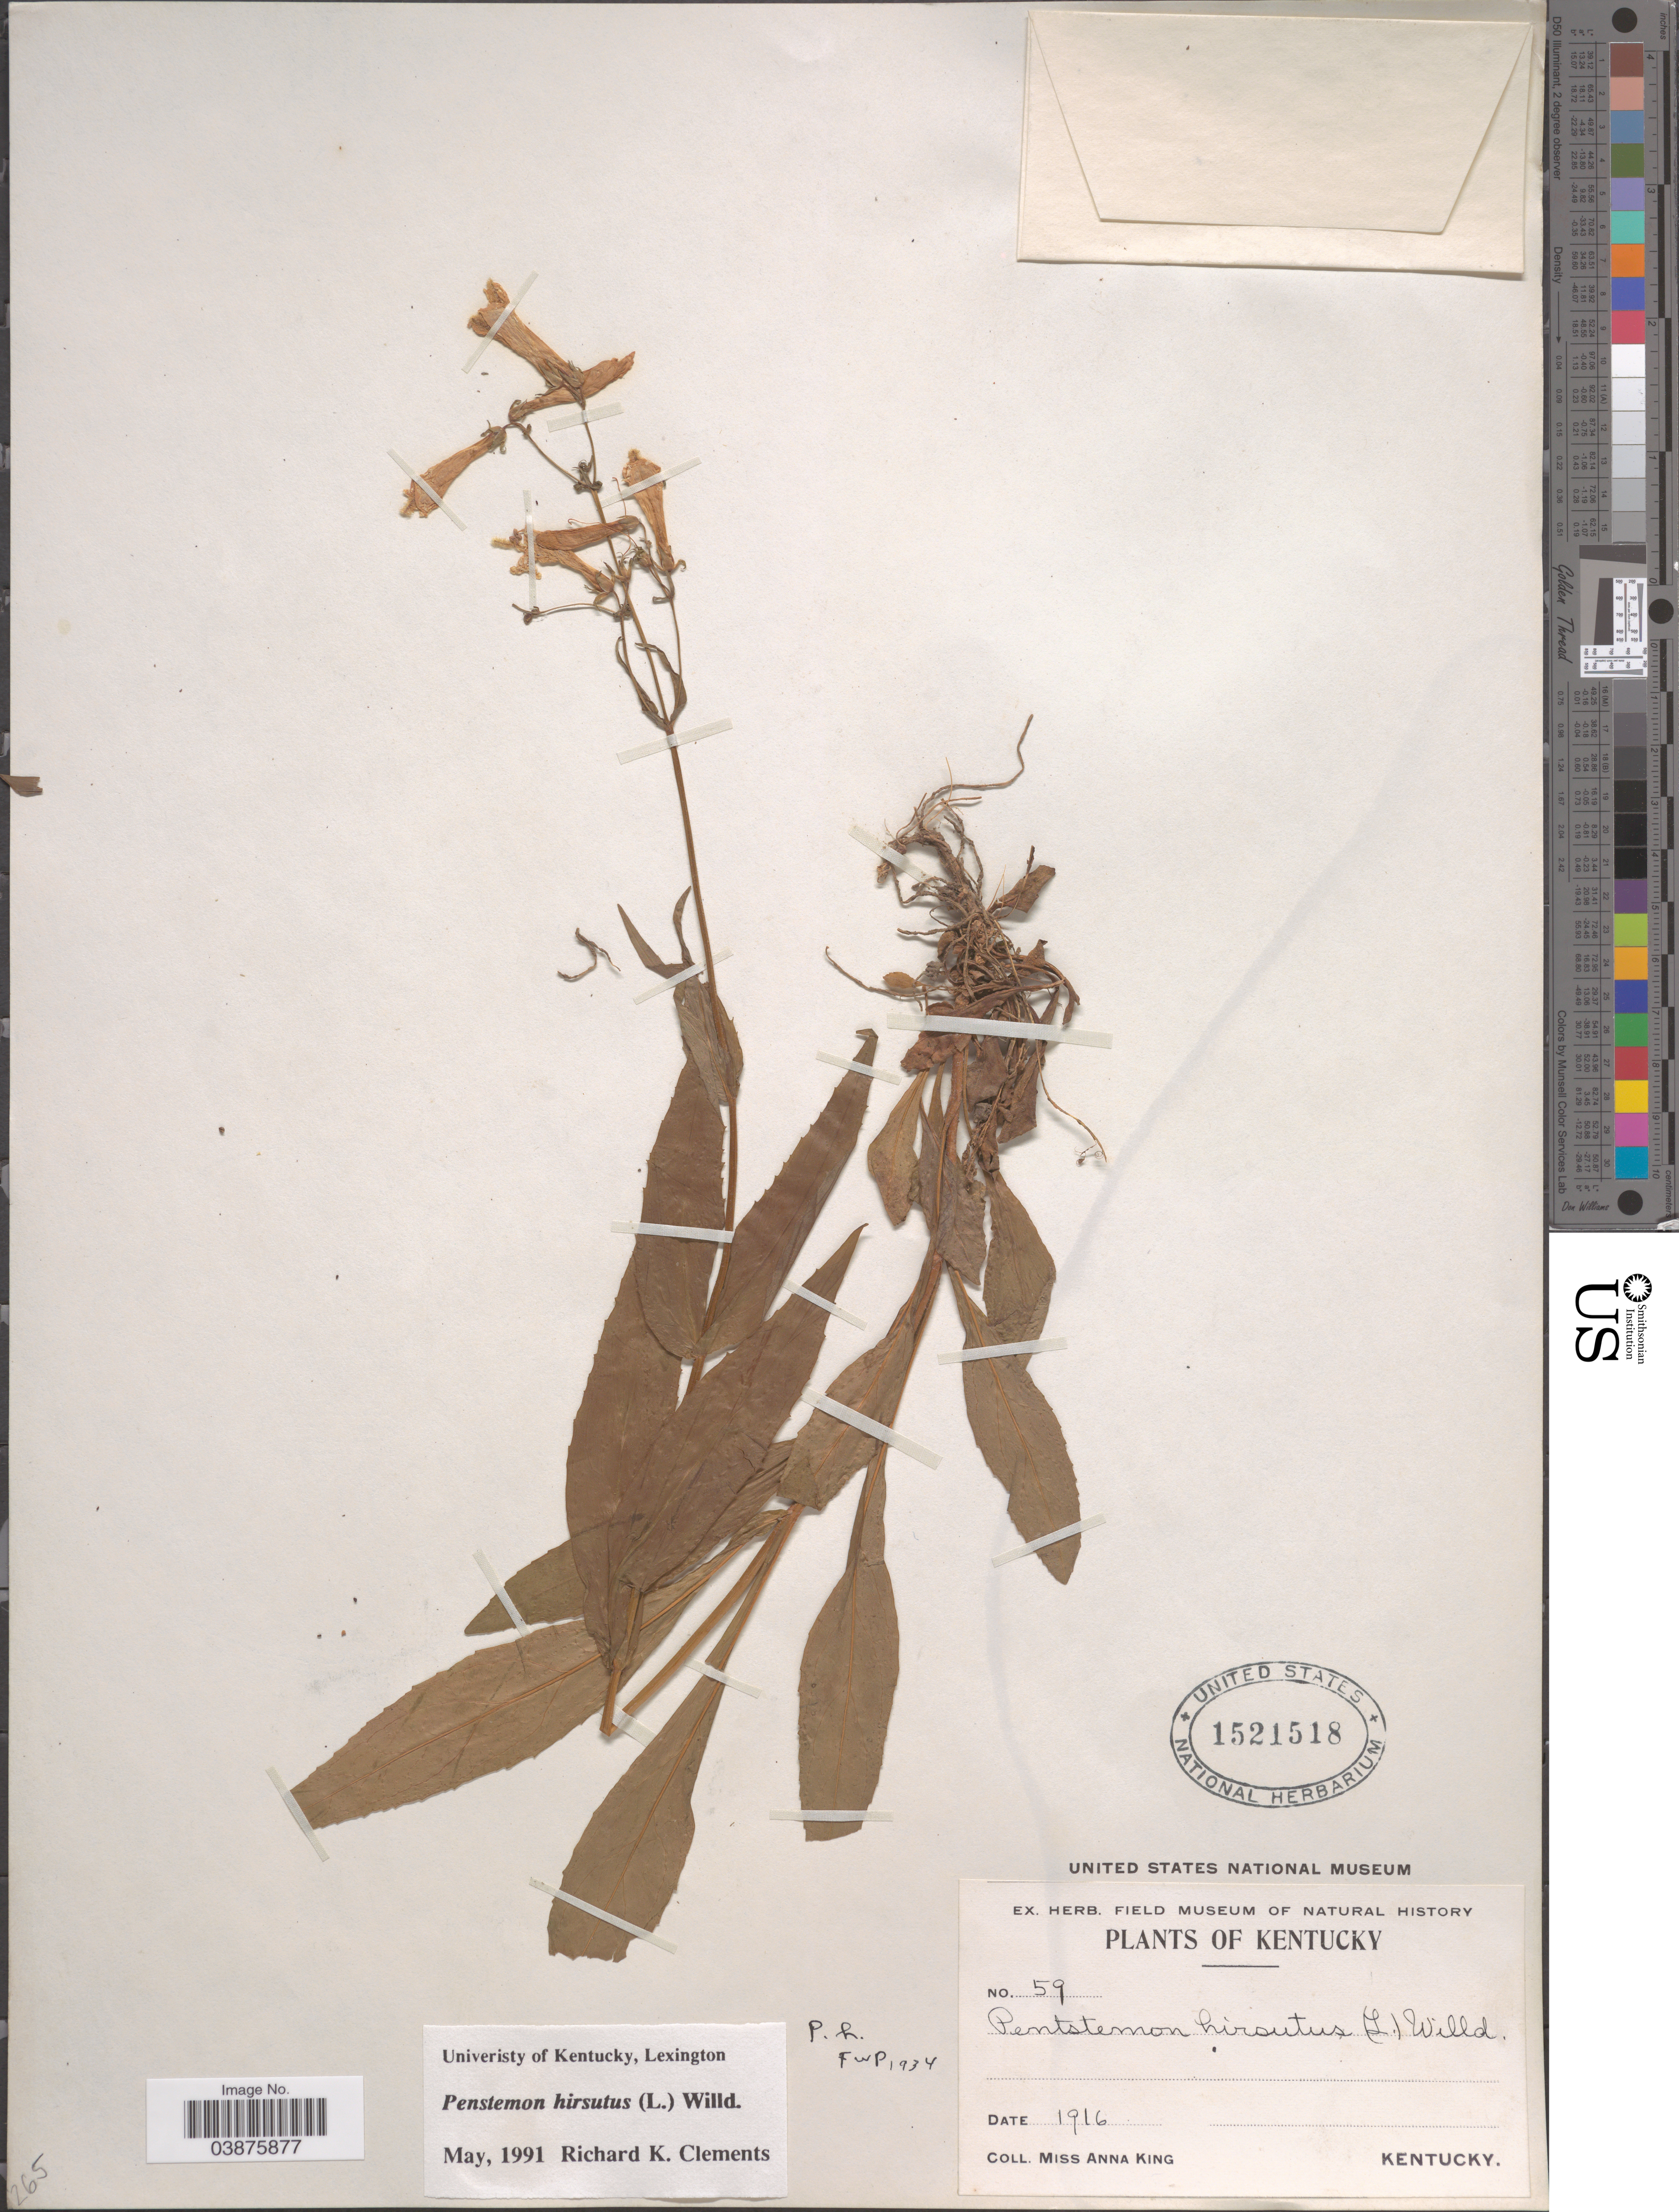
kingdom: Plantae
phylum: Tracheophyta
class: Magnoliopsida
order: Lamiales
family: Plantaginaceae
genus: Penstemon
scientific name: Penstemon hirsutus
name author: (L.) Willd.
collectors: A. King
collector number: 59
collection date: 1916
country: United States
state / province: Kentucky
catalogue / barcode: US 1521518